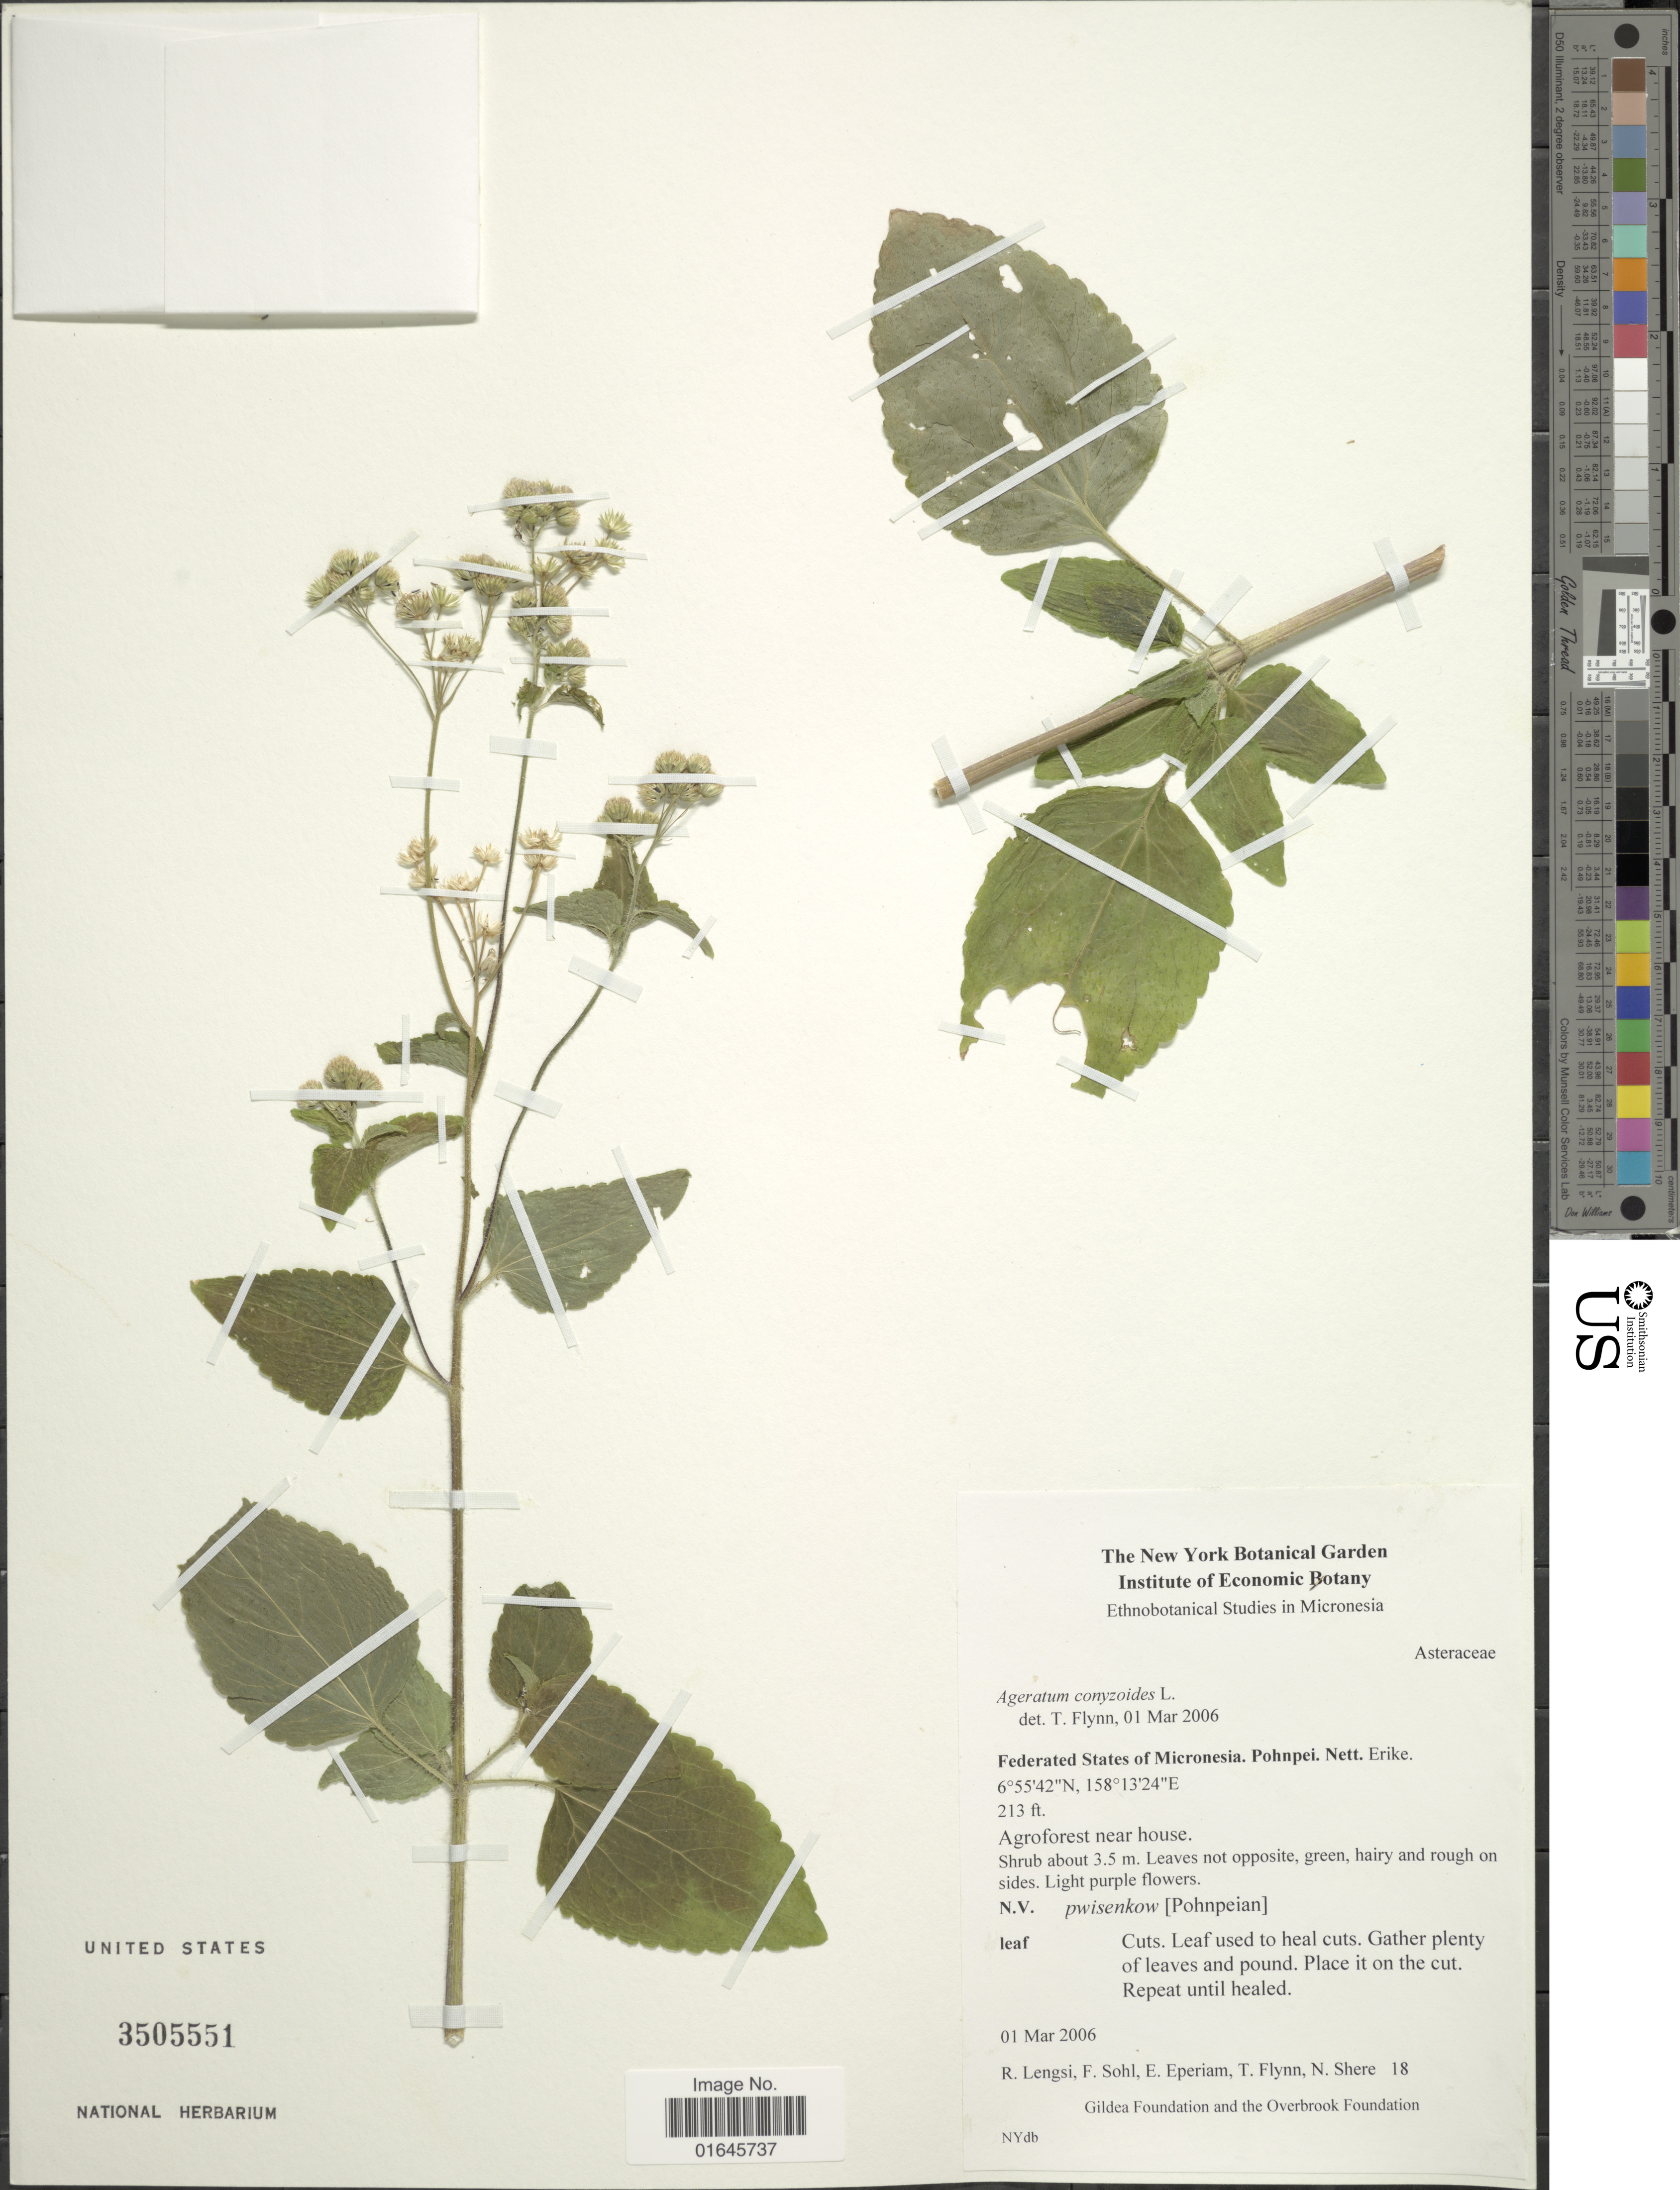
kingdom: Plantae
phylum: Tracheophyta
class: Magnoliopsida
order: Asterales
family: Asteraceae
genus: Ageratum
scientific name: Ageratum conyzoides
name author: L.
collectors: R. Lengsi, F. Sohl, E. Eperiam, T. Flynn & N. Shere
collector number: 18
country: Micronesia, Federated States of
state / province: Pohnpei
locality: Erike, Agroforerest near house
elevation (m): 65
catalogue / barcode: US 350551